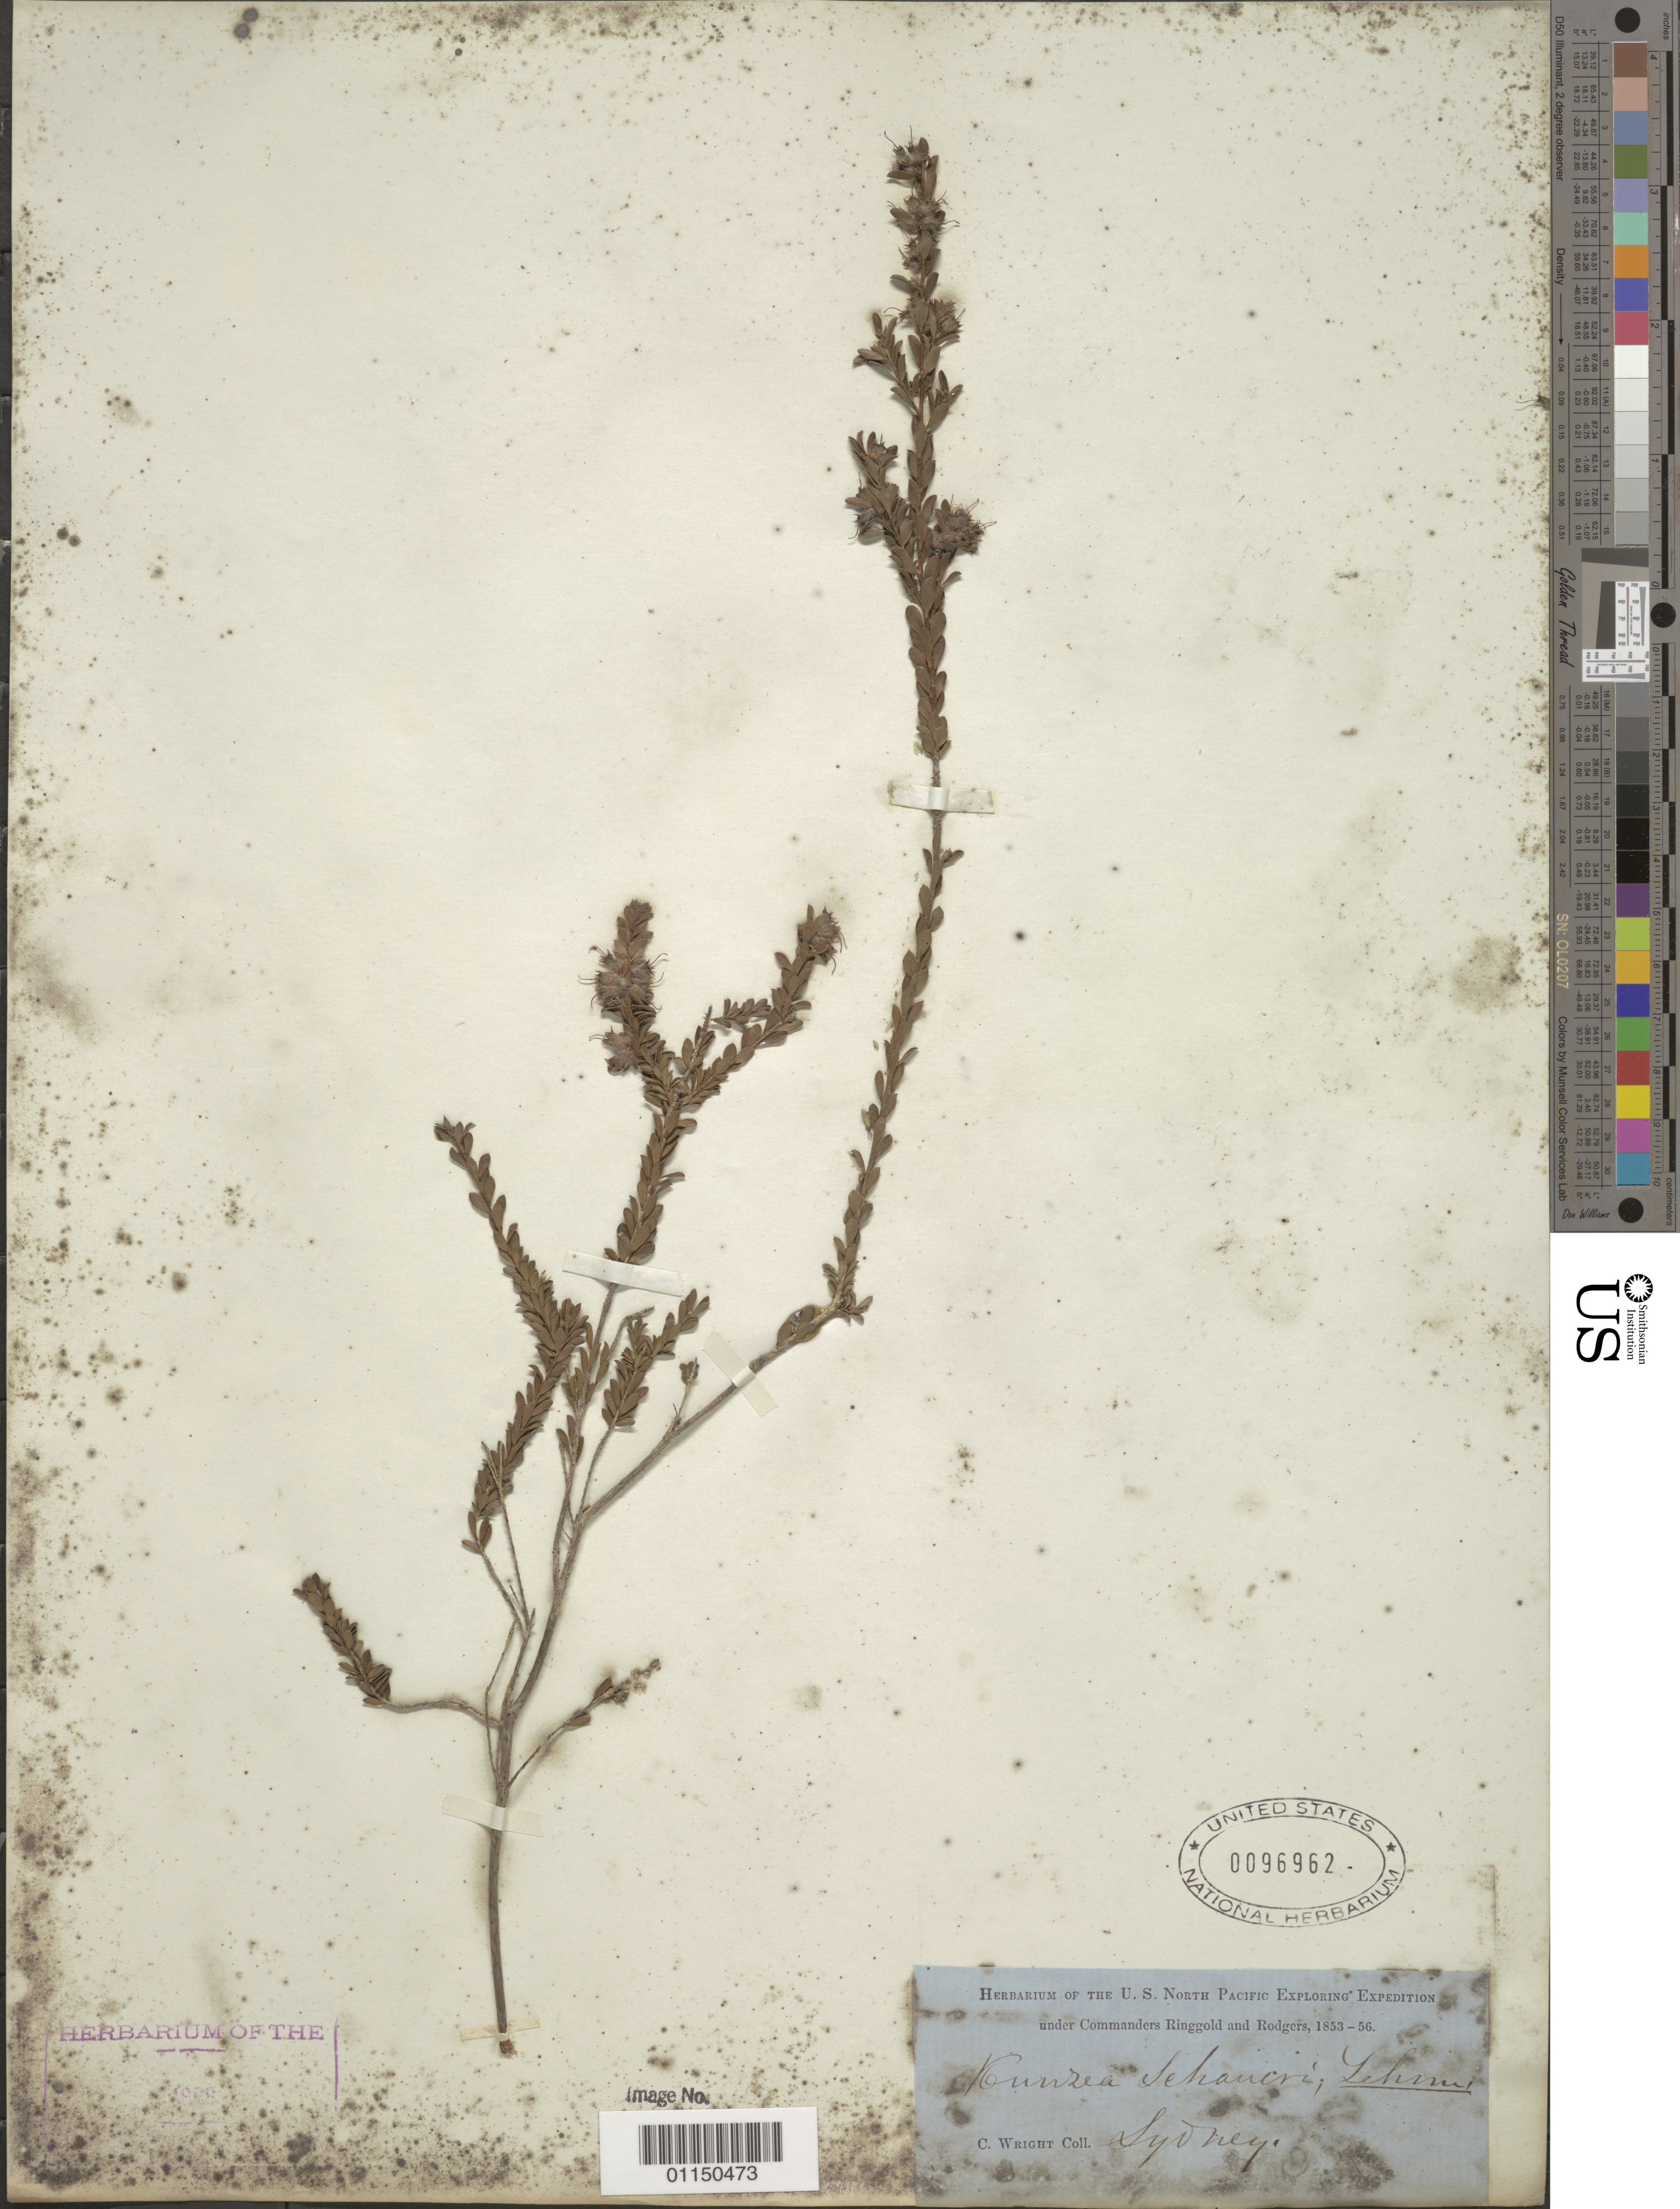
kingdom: Plantae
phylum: Tracheophyta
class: Magnoliopsida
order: Myrtales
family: Myrtaceae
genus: Kunzea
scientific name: Kunzea schaueri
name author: (Sm.) Schauer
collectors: C. Wright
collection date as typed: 1853 to -- -- 1856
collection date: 1853/1856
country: Australia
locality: Sydney.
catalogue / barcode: US 96962